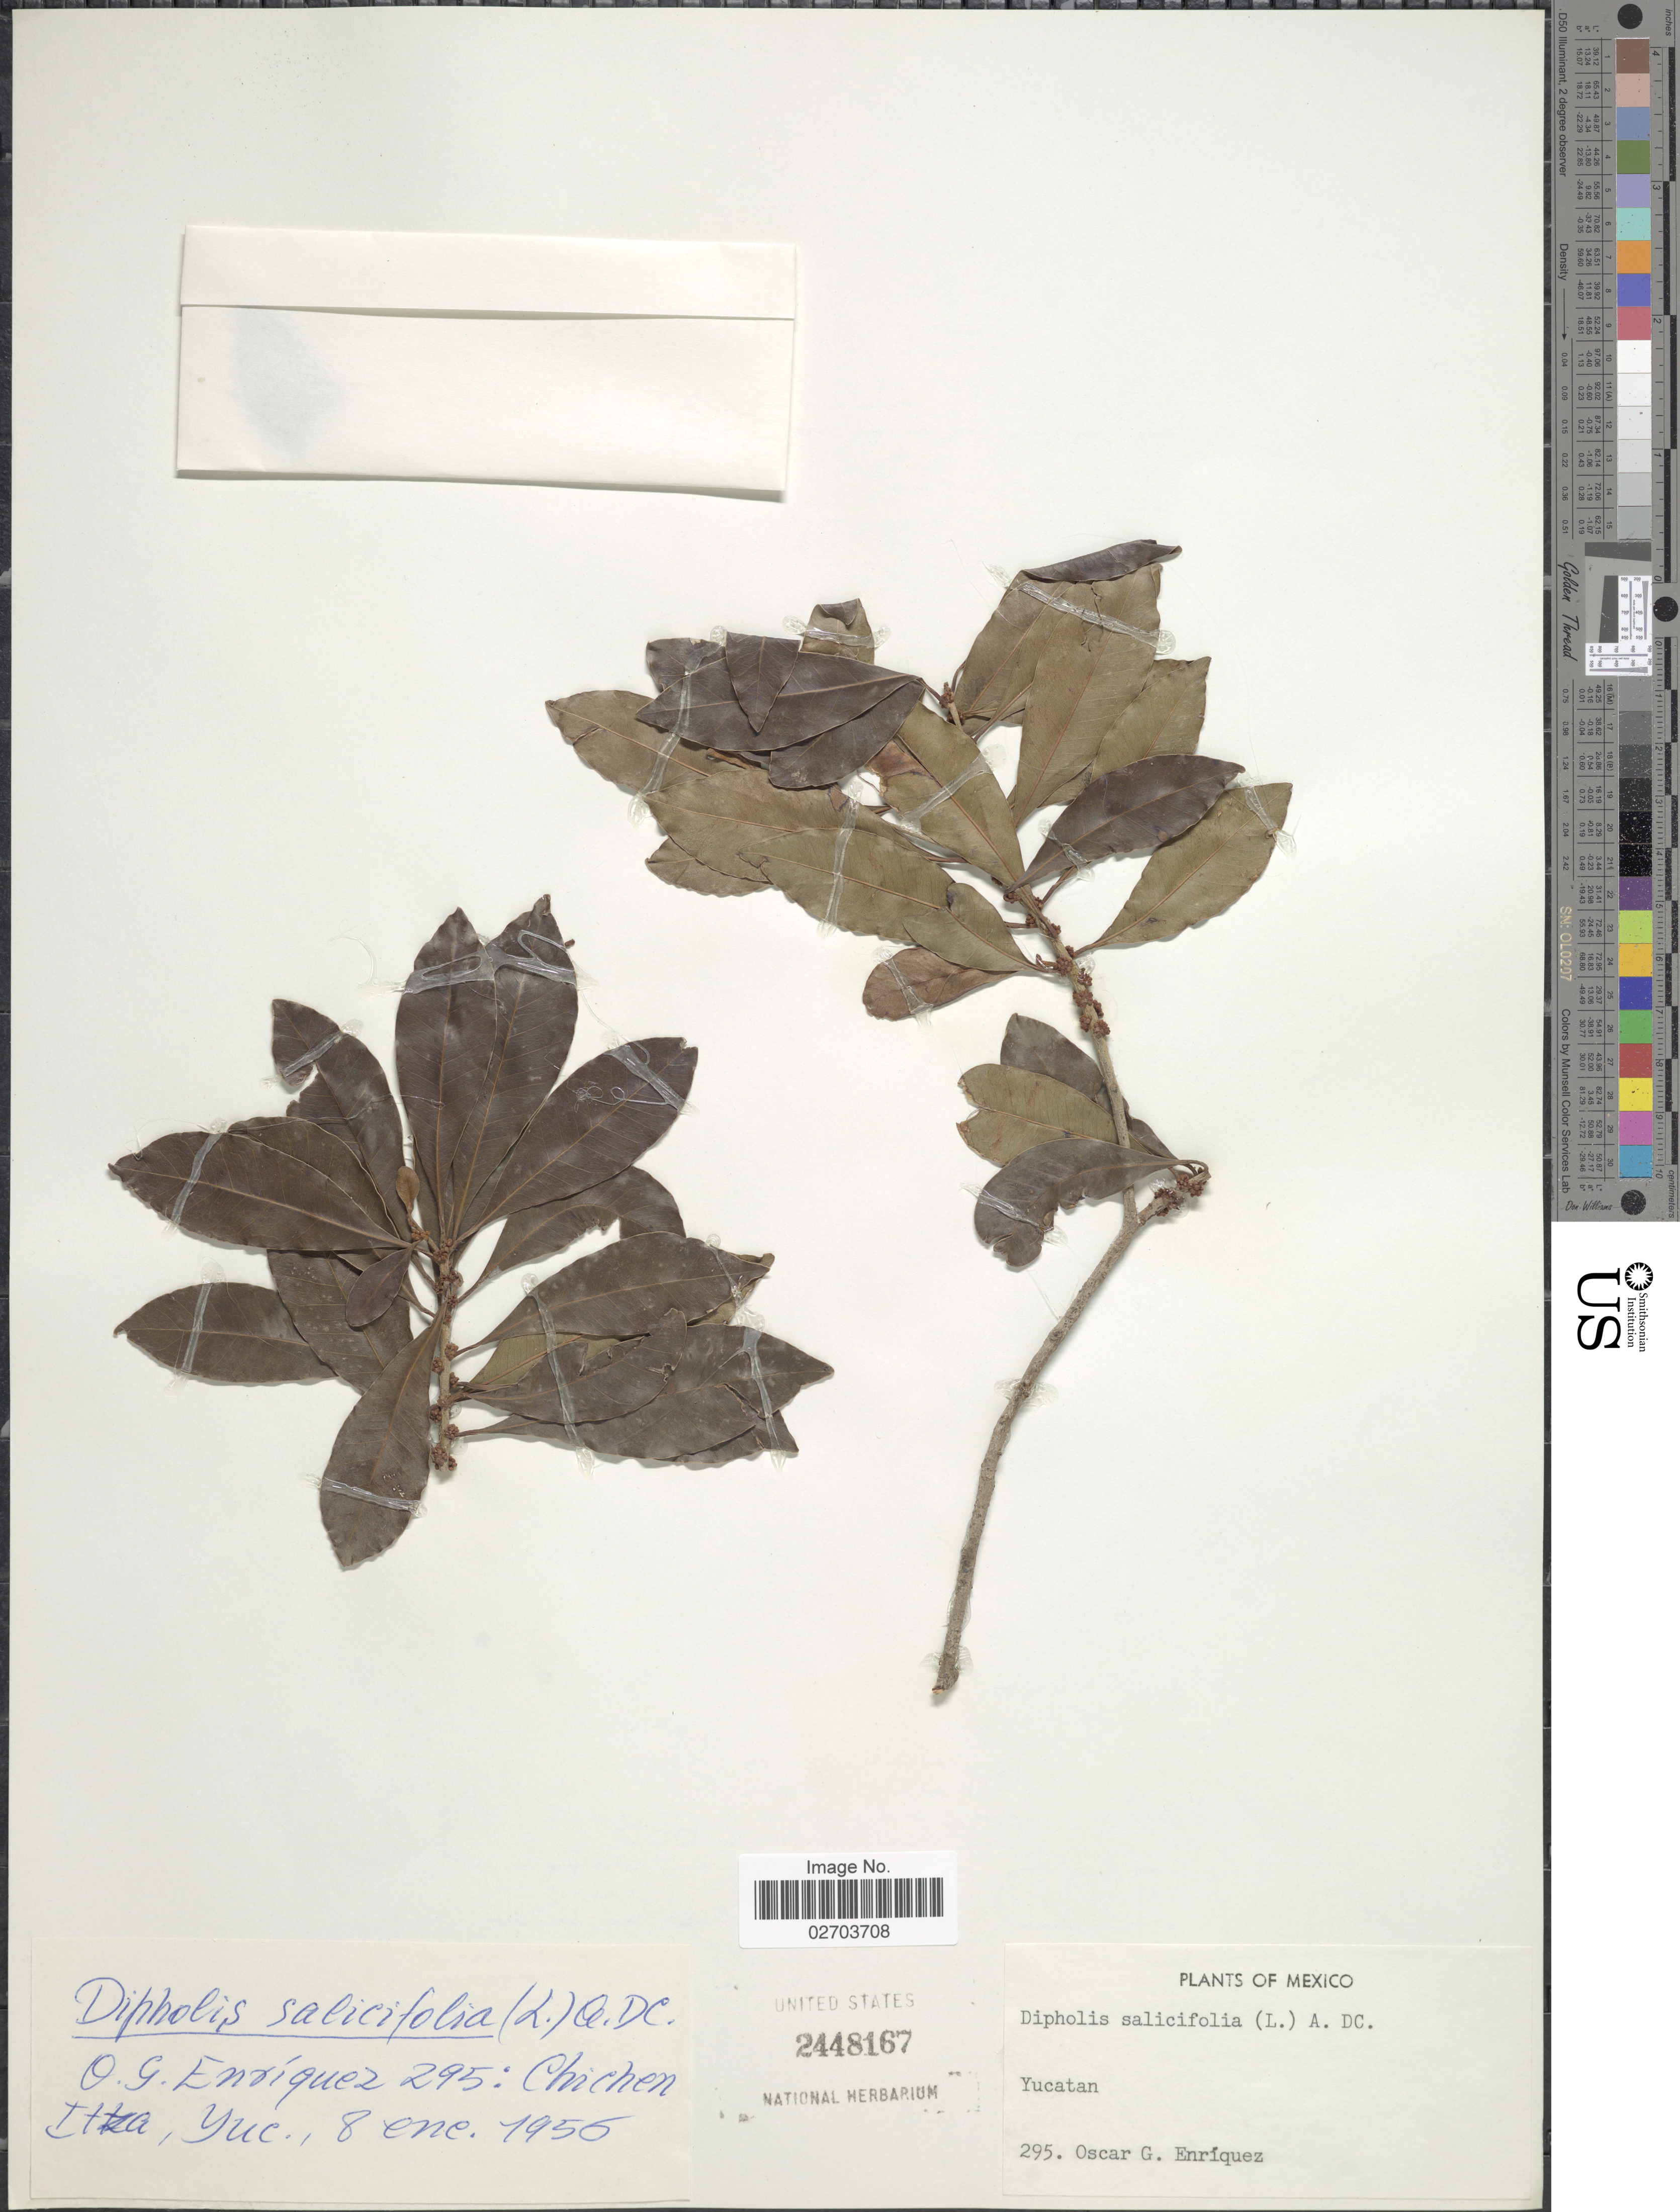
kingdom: Plantae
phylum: Tracheophyta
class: Magnoliopsida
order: Ericales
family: Sapotaceae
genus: Sideroxylon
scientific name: Sideroxylon salicifolium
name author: (L.) Lam.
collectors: O. Enriquez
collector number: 295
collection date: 1956-01-08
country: Mexico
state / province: Yucatán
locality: Chichen Itza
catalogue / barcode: US 2448167